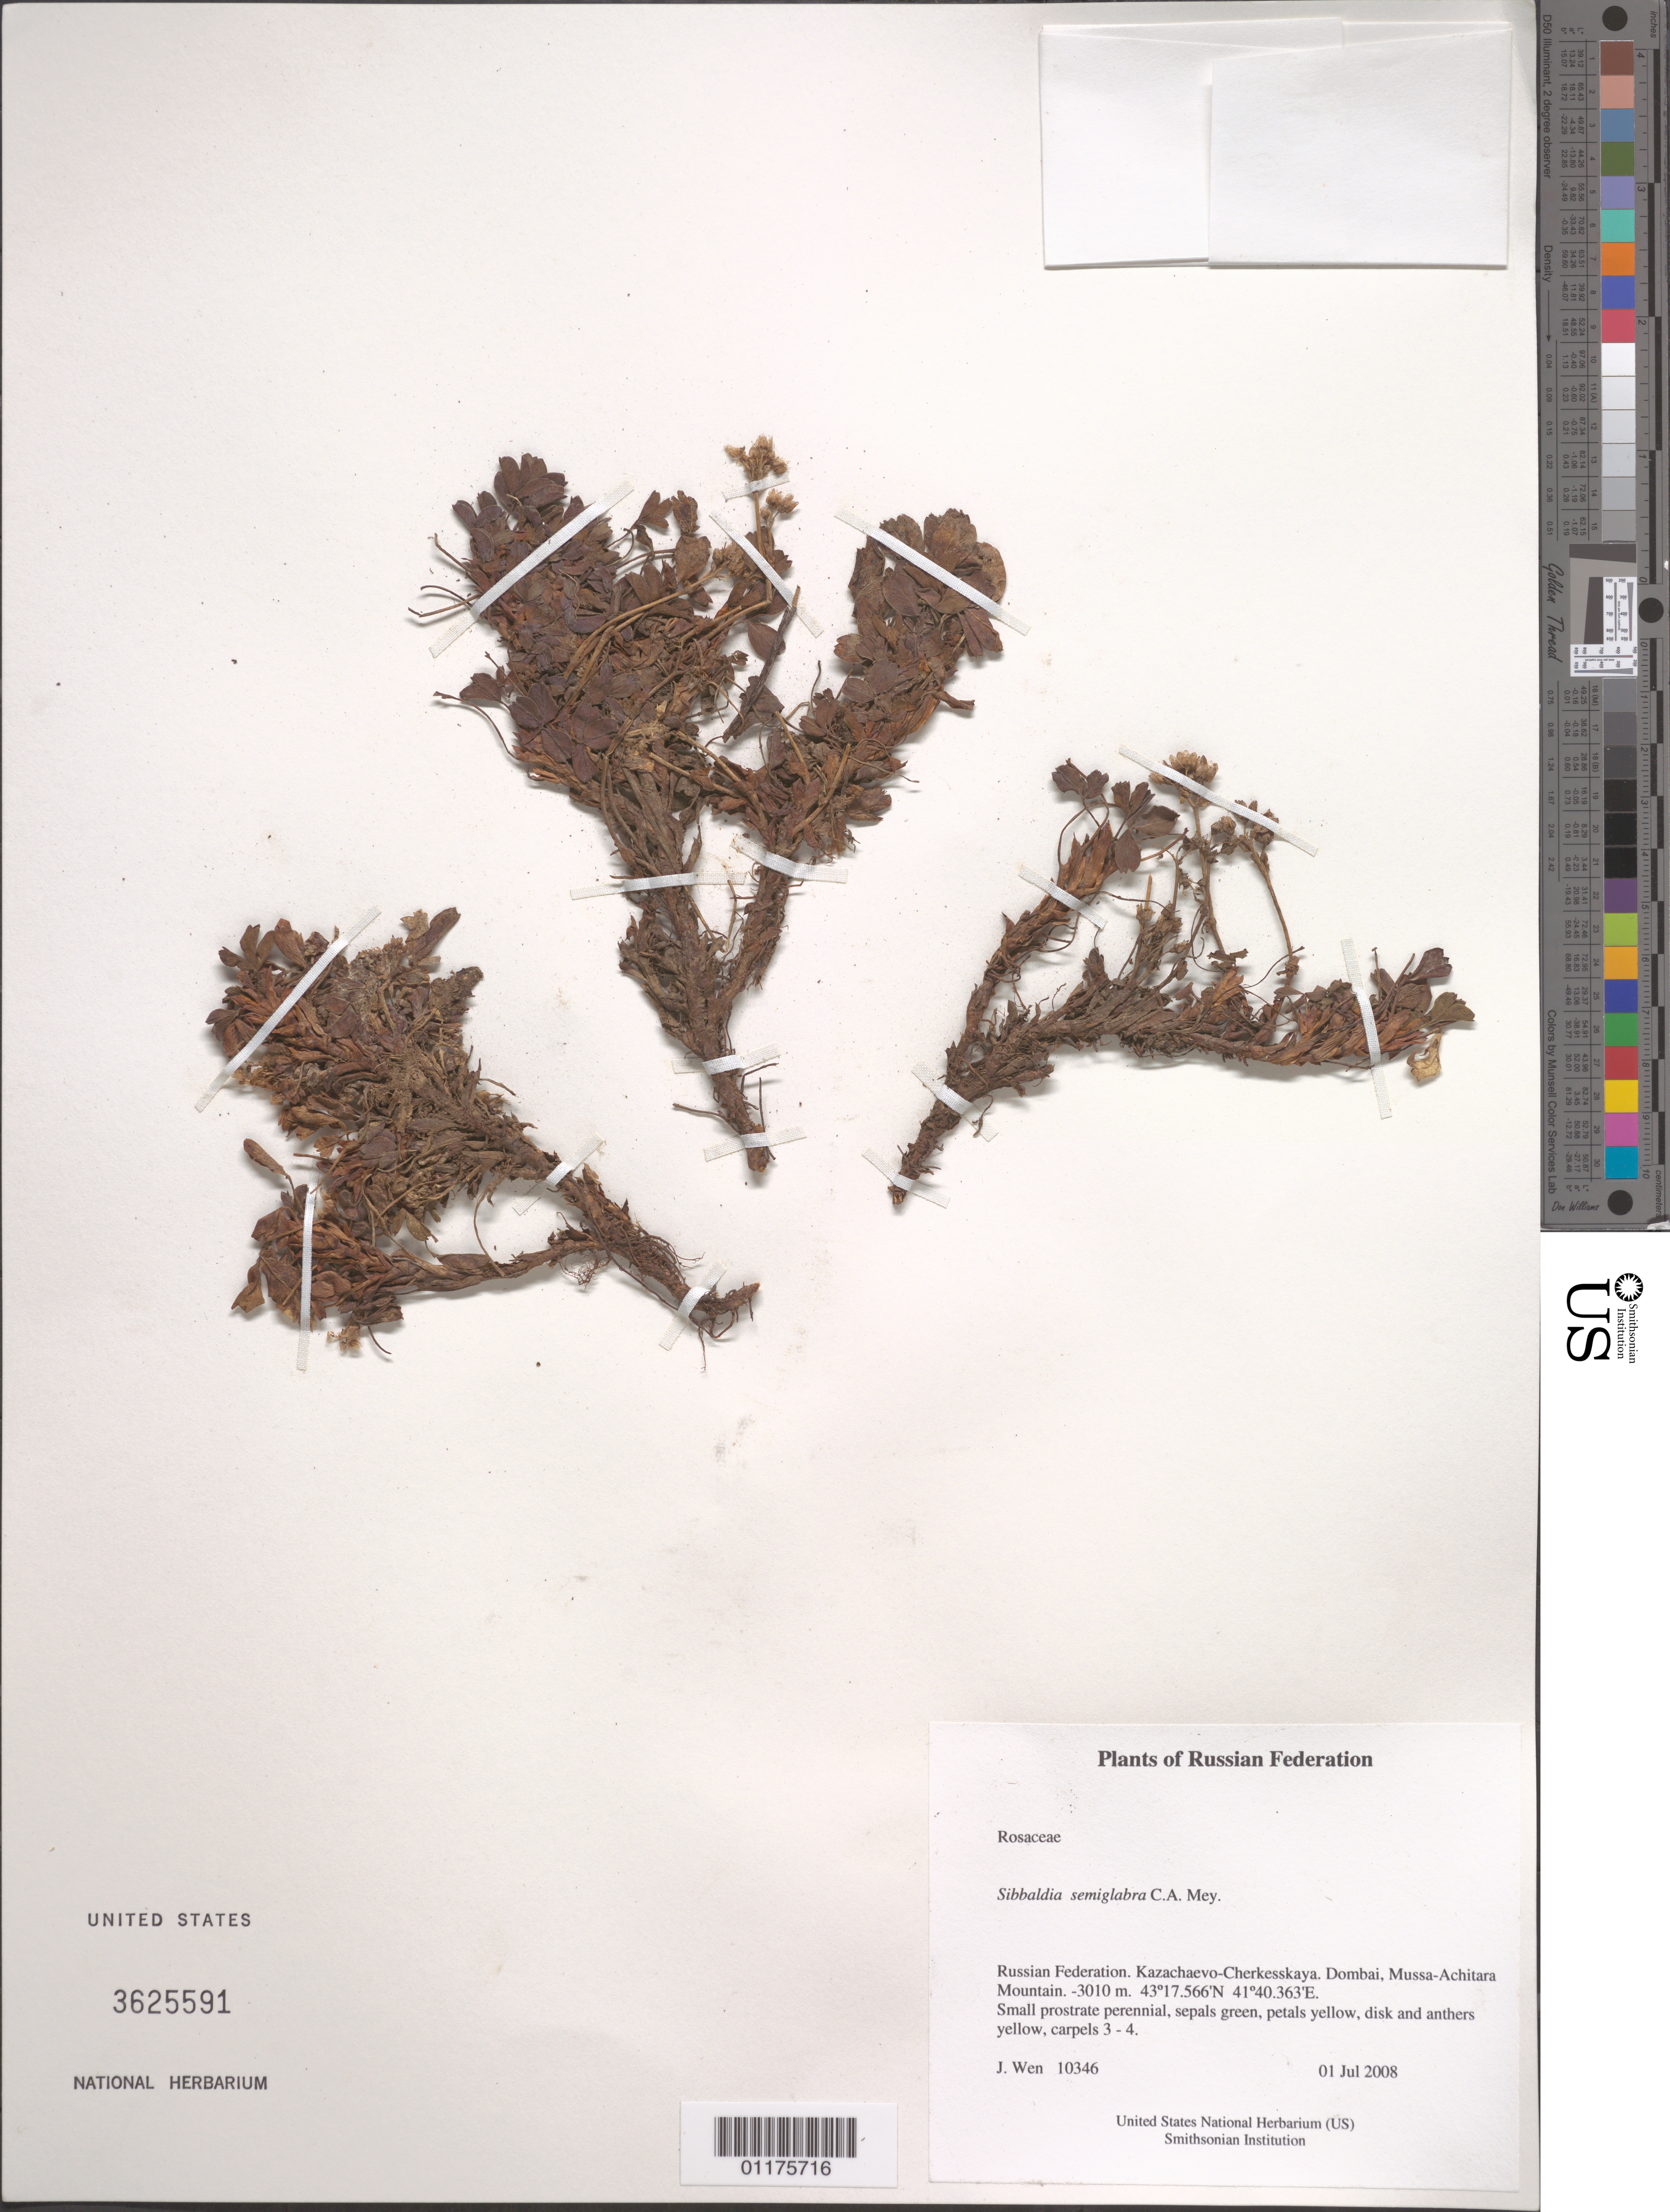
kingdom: Plantae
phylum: Tracheophyta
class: Magnoliopsida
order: Rosales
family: Rosaceae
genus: Sibbaldia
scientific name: Sibbaldia semiglabra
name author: C.A. Mey.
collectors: J. Wen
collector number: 10346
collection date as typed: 01 Jul 2008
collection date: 2008-07-01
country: Russian Federation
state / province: Karachay-Cherkess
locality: Dombai, Mussa-Achitara Mountain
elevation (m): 3010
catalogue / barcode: US 3625591